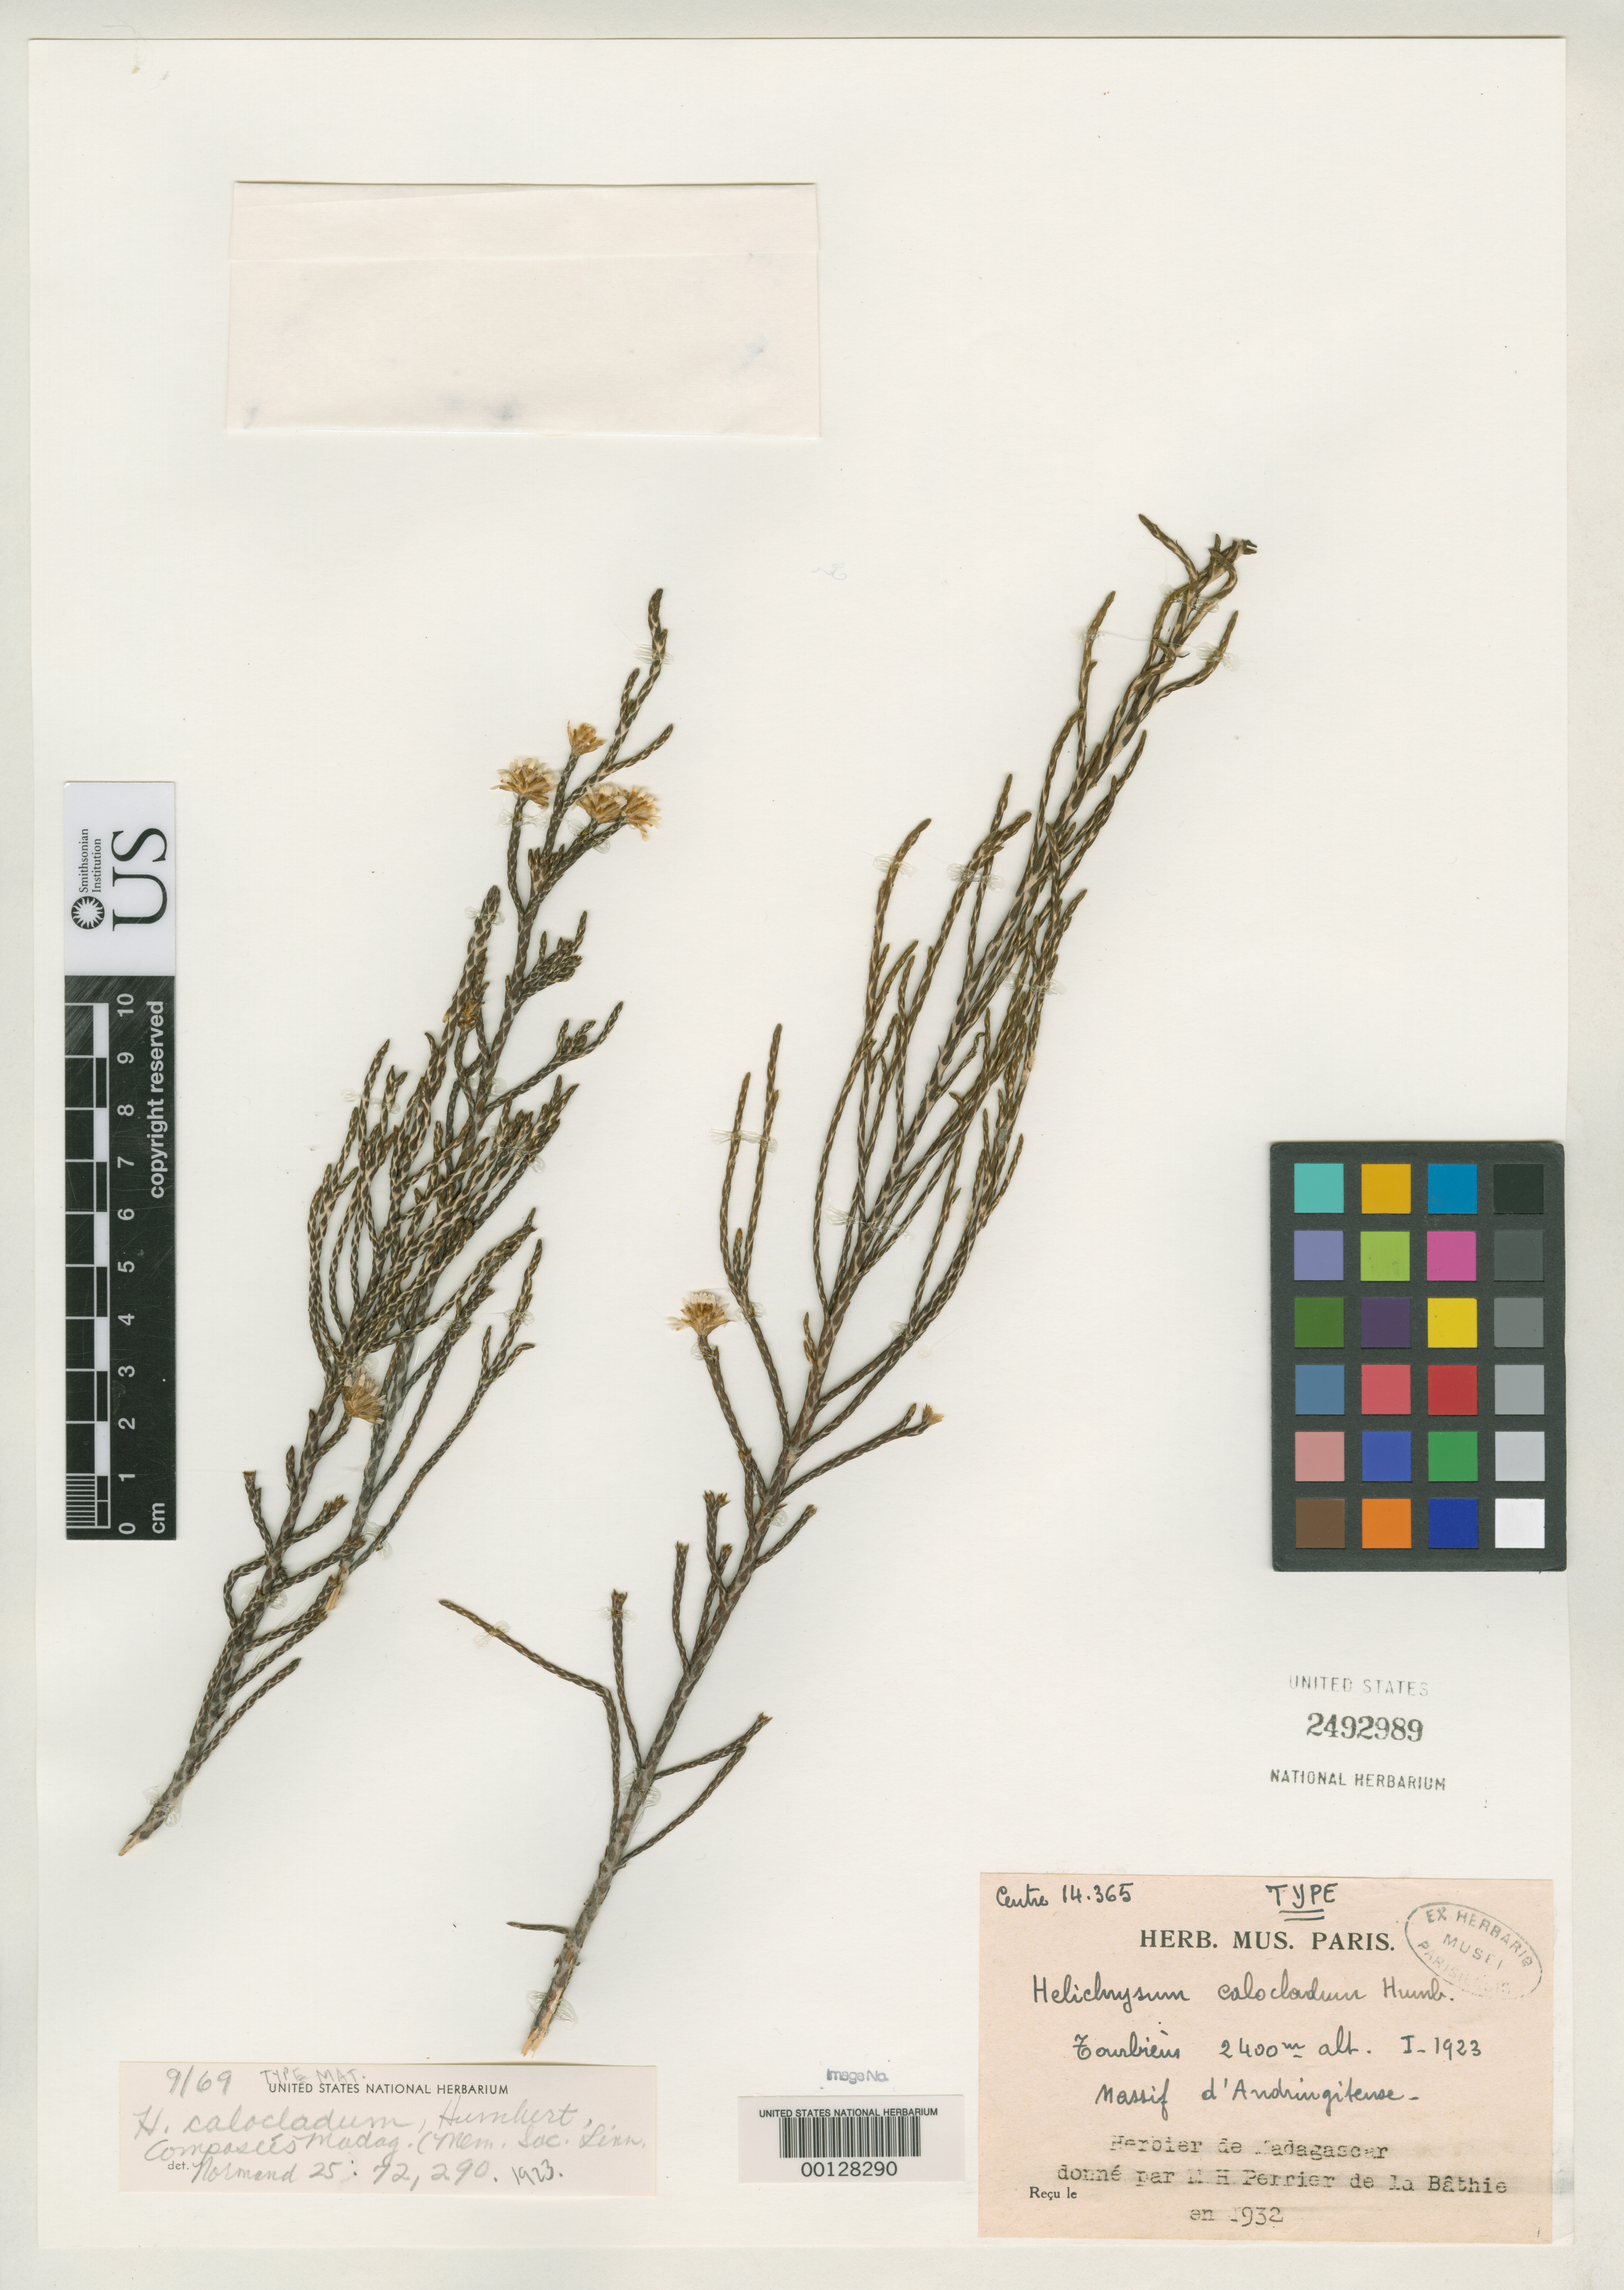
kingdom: Plantae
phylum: Tracheophyta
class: Magnoliopsida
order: Asterales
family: Asteraceae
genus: Helichrysum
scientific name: Helichrysum calocladum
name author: Humbert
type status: Isotype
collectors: H. Perrier de la Bâthie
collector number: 14365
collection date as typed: Jan 1923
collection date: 1923-01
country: Madagascar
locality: Massif d'Andringitense.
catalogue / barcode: US 2492989